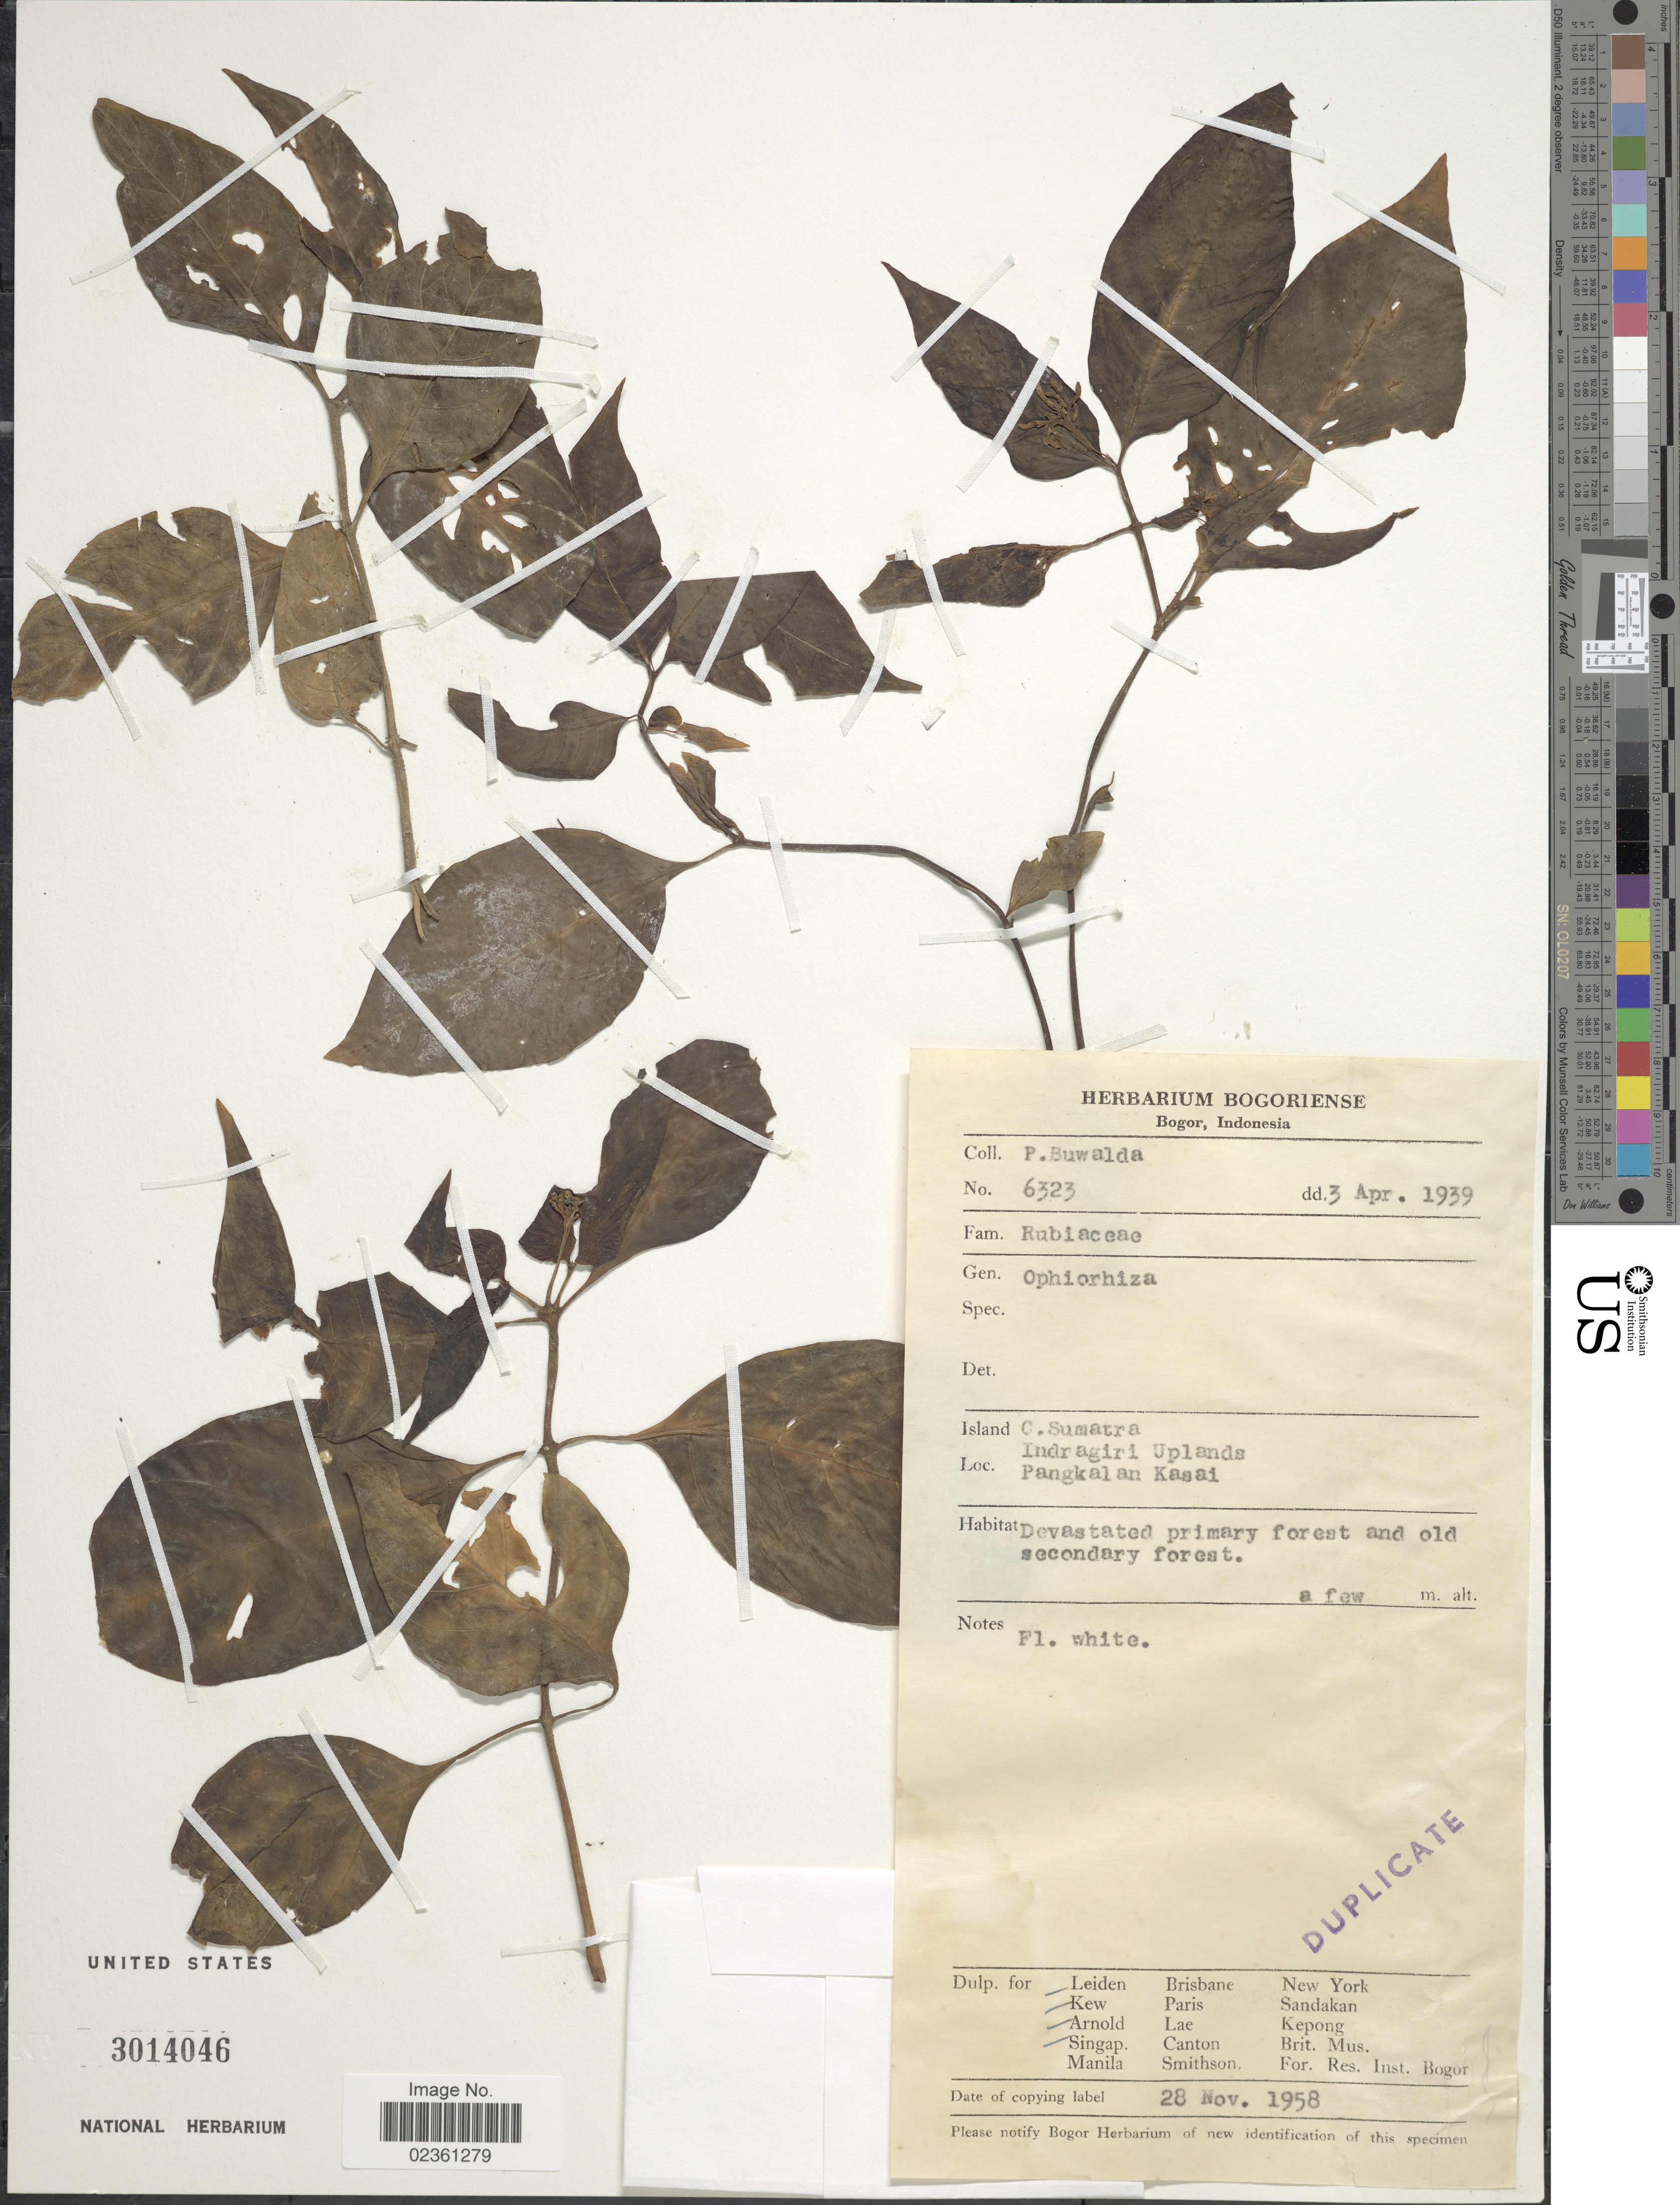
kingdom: Plantae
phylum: Tracheophyta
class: Magnoliopsida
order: Gentianales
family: Rubiaceae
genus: Ophiorrhiza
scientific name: Ophiorrhiza sp.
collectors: P. Buwalda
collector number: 6323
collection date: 1939-04-03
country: Indonesia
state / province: Sumatra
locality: Island C. Sumatra, Indragiri Uplands, Pangkalan Kasai, Devastated primary forest and old secondary forest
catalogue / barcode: US 3014046